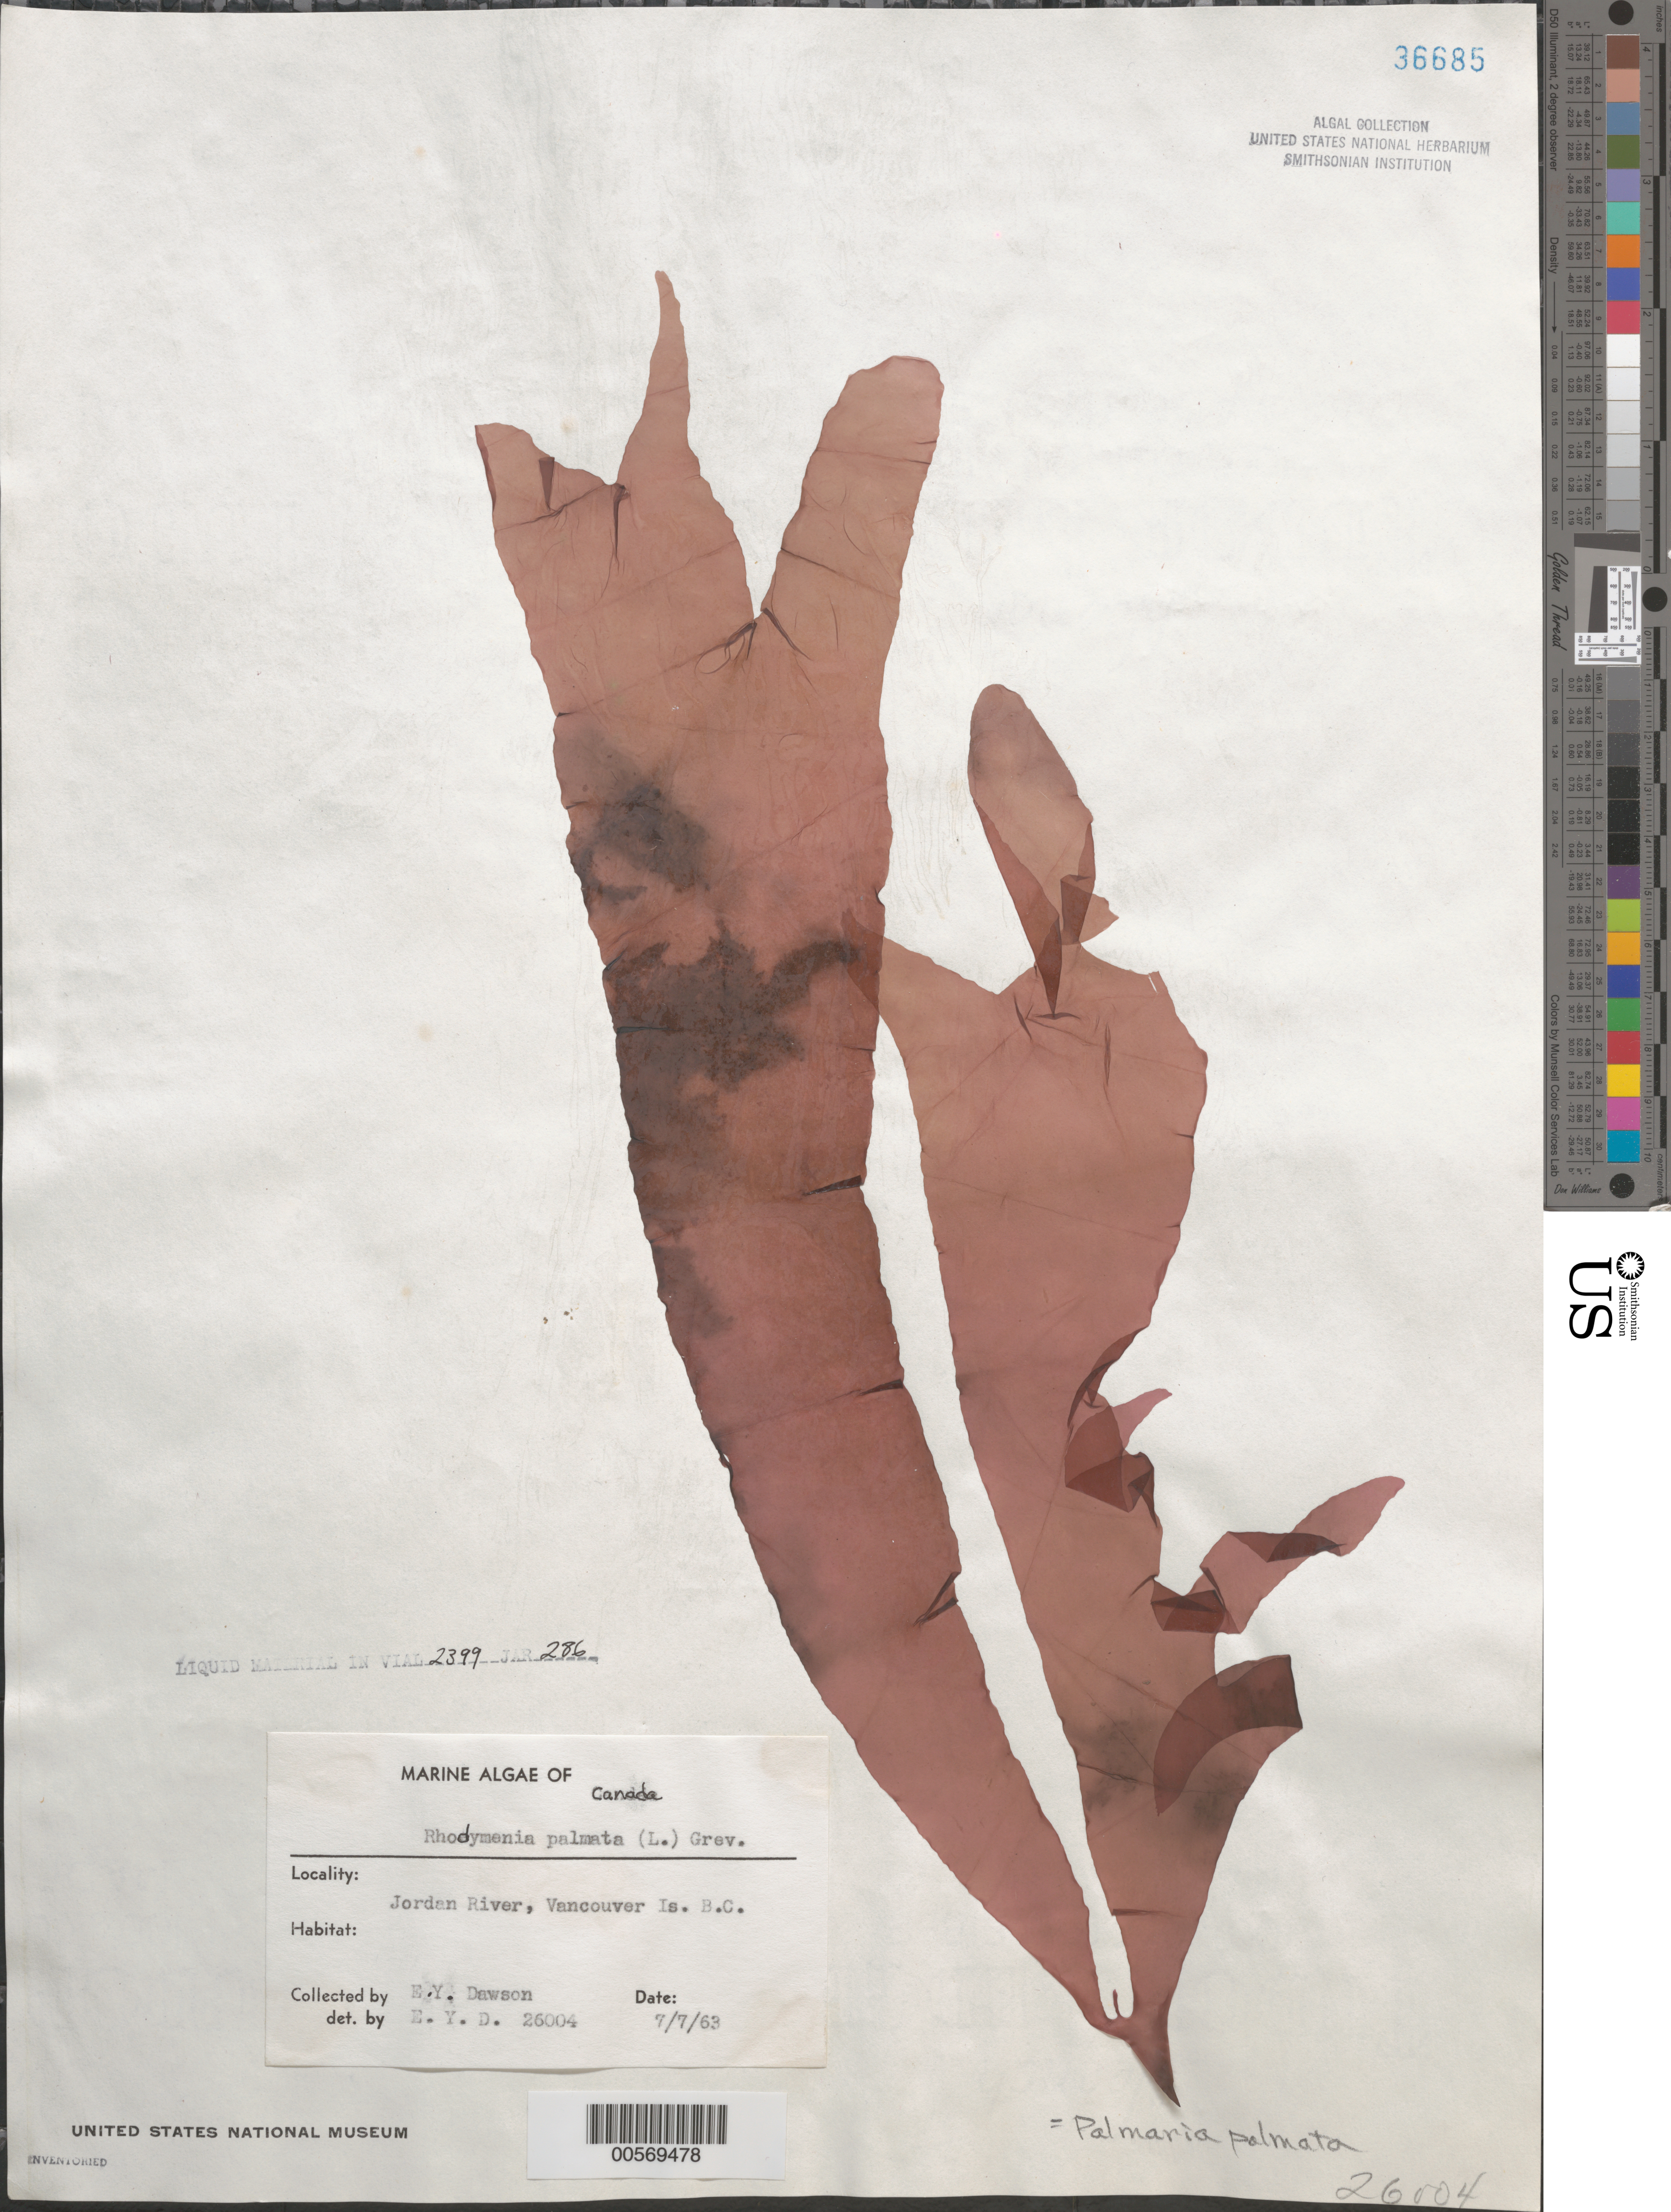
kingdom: Plantae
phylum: Rhodophyta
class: Florideophyceae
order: Palmariales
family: Palmariaceae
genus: Palmaria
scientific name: Palmaria palmata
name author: (L.) F. Weber & D. Mohr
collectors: E. Y. Dawson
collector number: EYD 26004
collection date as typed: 07 Jul 1963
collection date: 1963-07-07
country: Canada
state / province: British Columbia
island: Vancouver Island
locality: Jordan River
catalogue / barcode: US 36685